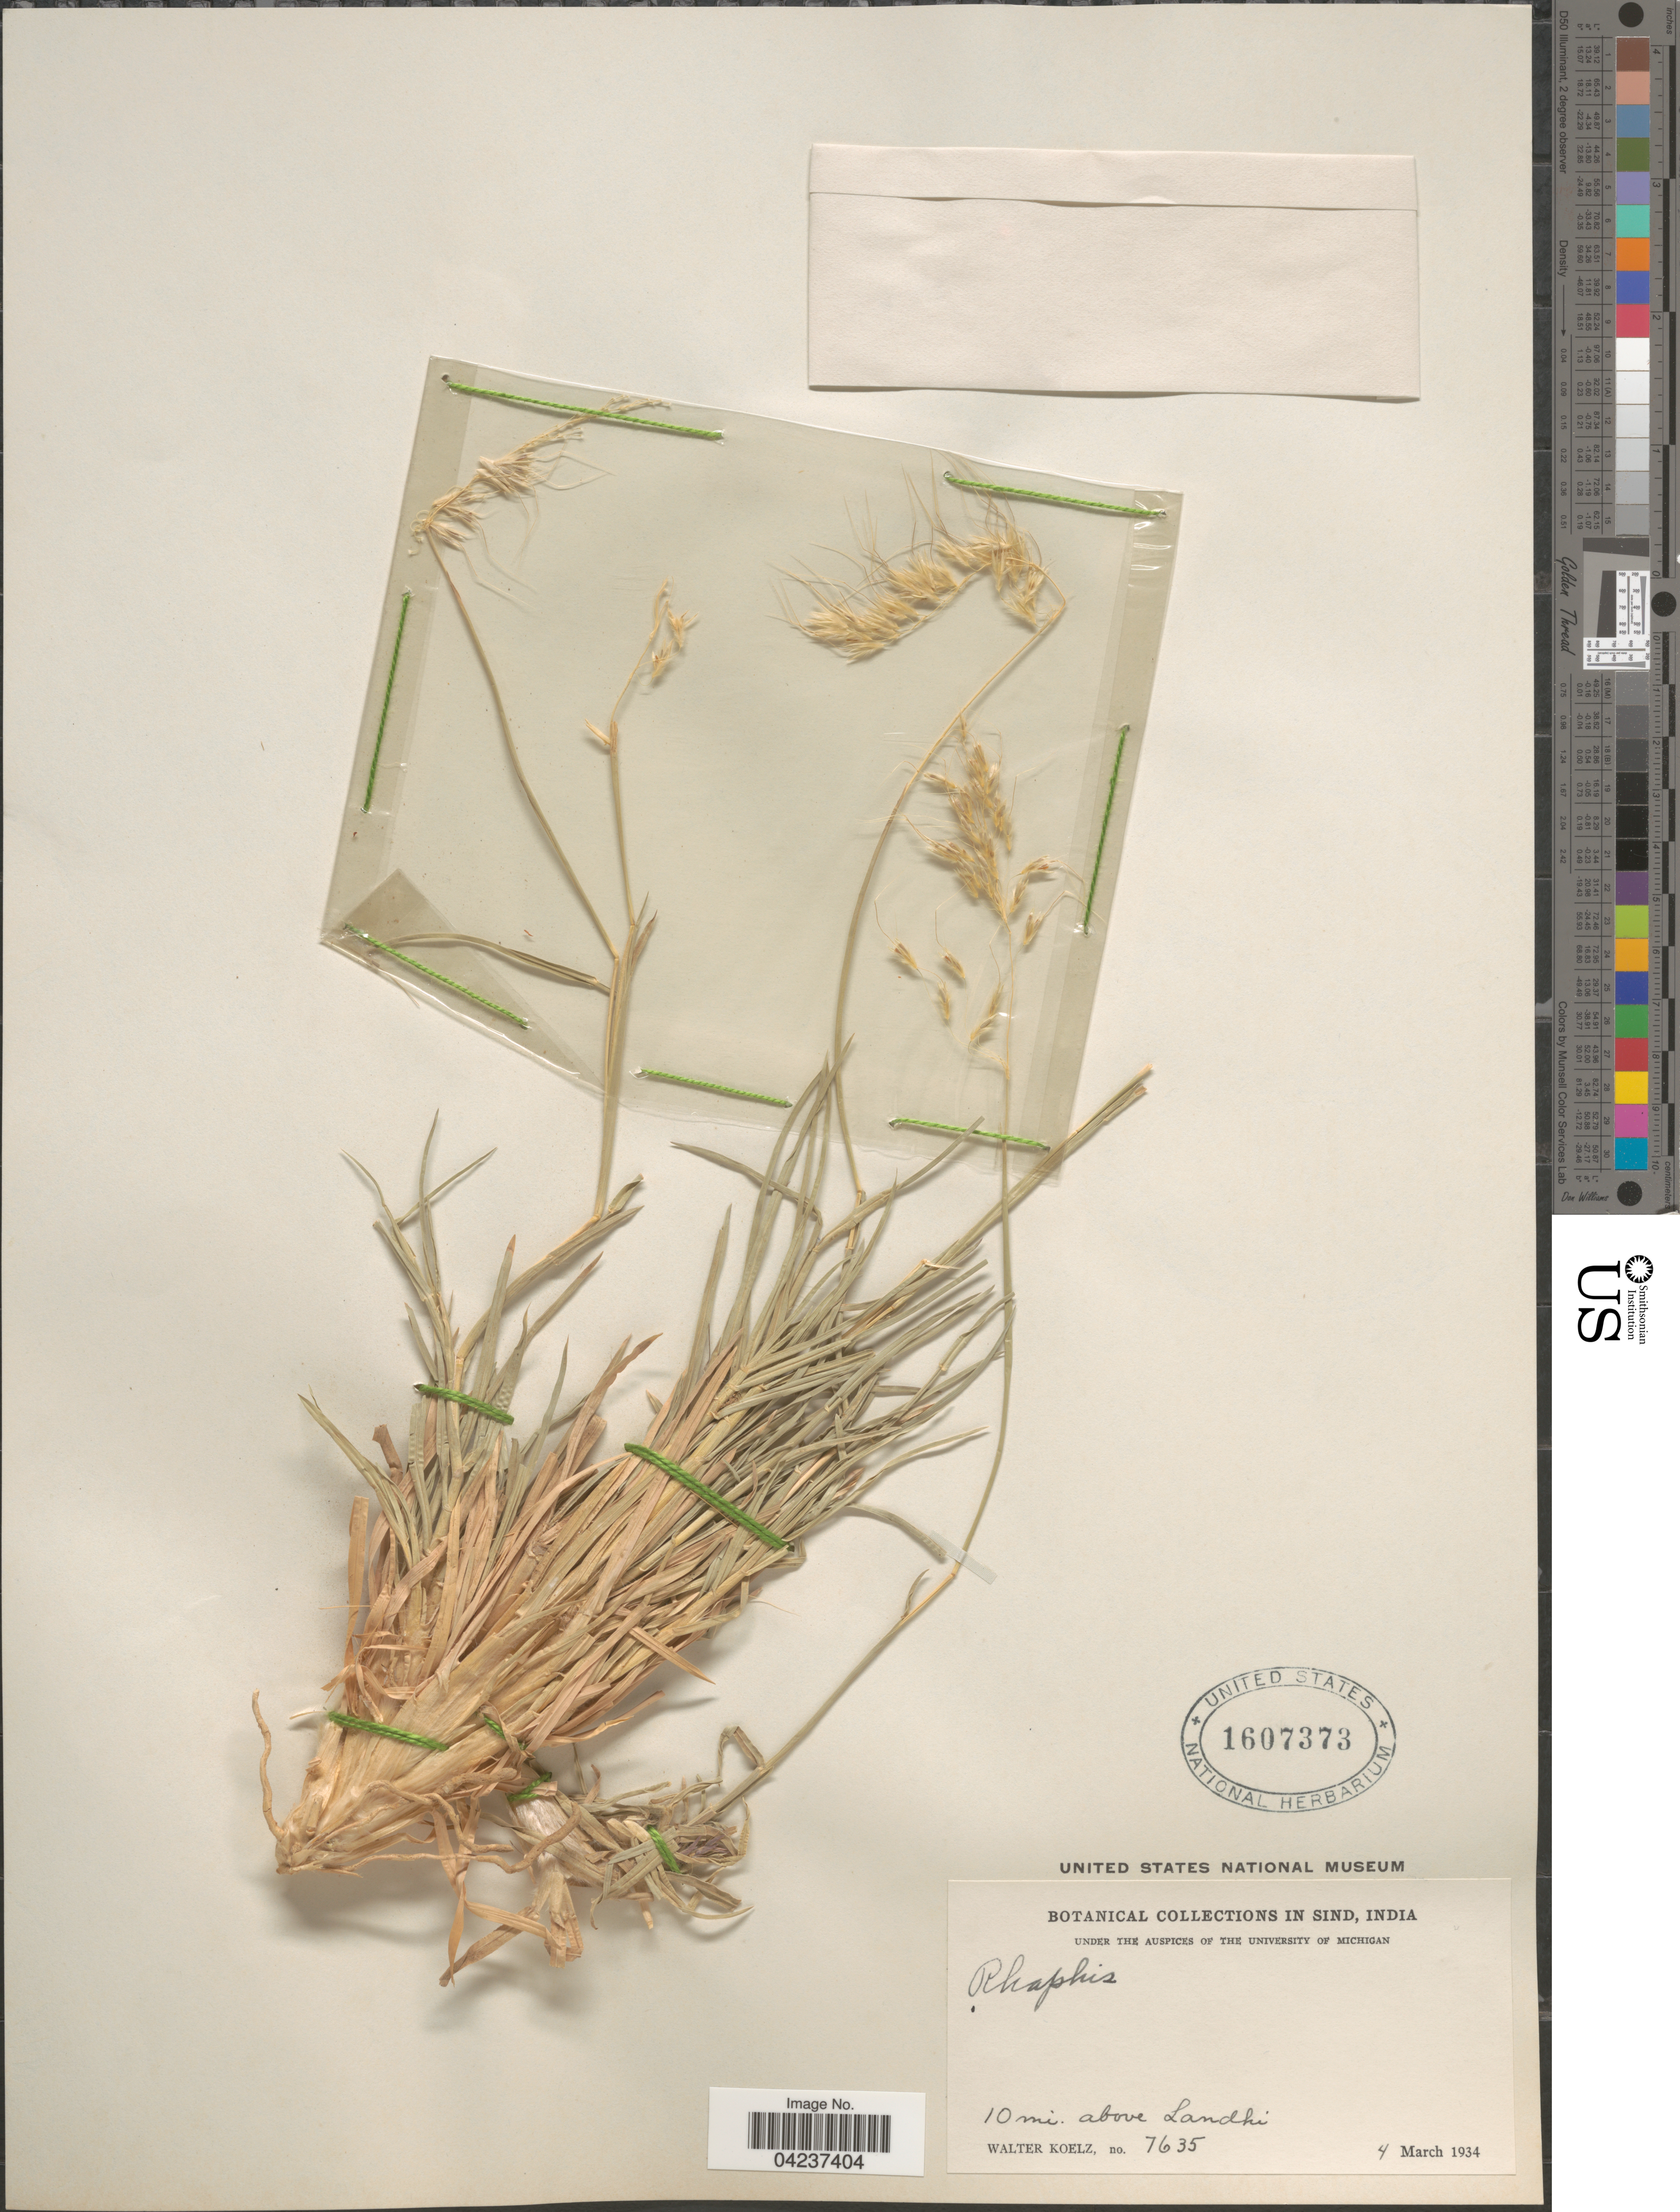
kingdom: Plantae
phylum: Tracheophyta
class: Liliopsida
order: Poales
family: Poaceae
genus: Chrysopogon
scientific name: Chrysopogon velutinus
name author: (Hook. f.) Bor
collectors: W. N. Koelz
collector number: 7635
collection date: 1934-03-04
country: Pakistan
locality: Sind. 10 mi. above Landhi.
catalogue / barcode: US 1607373